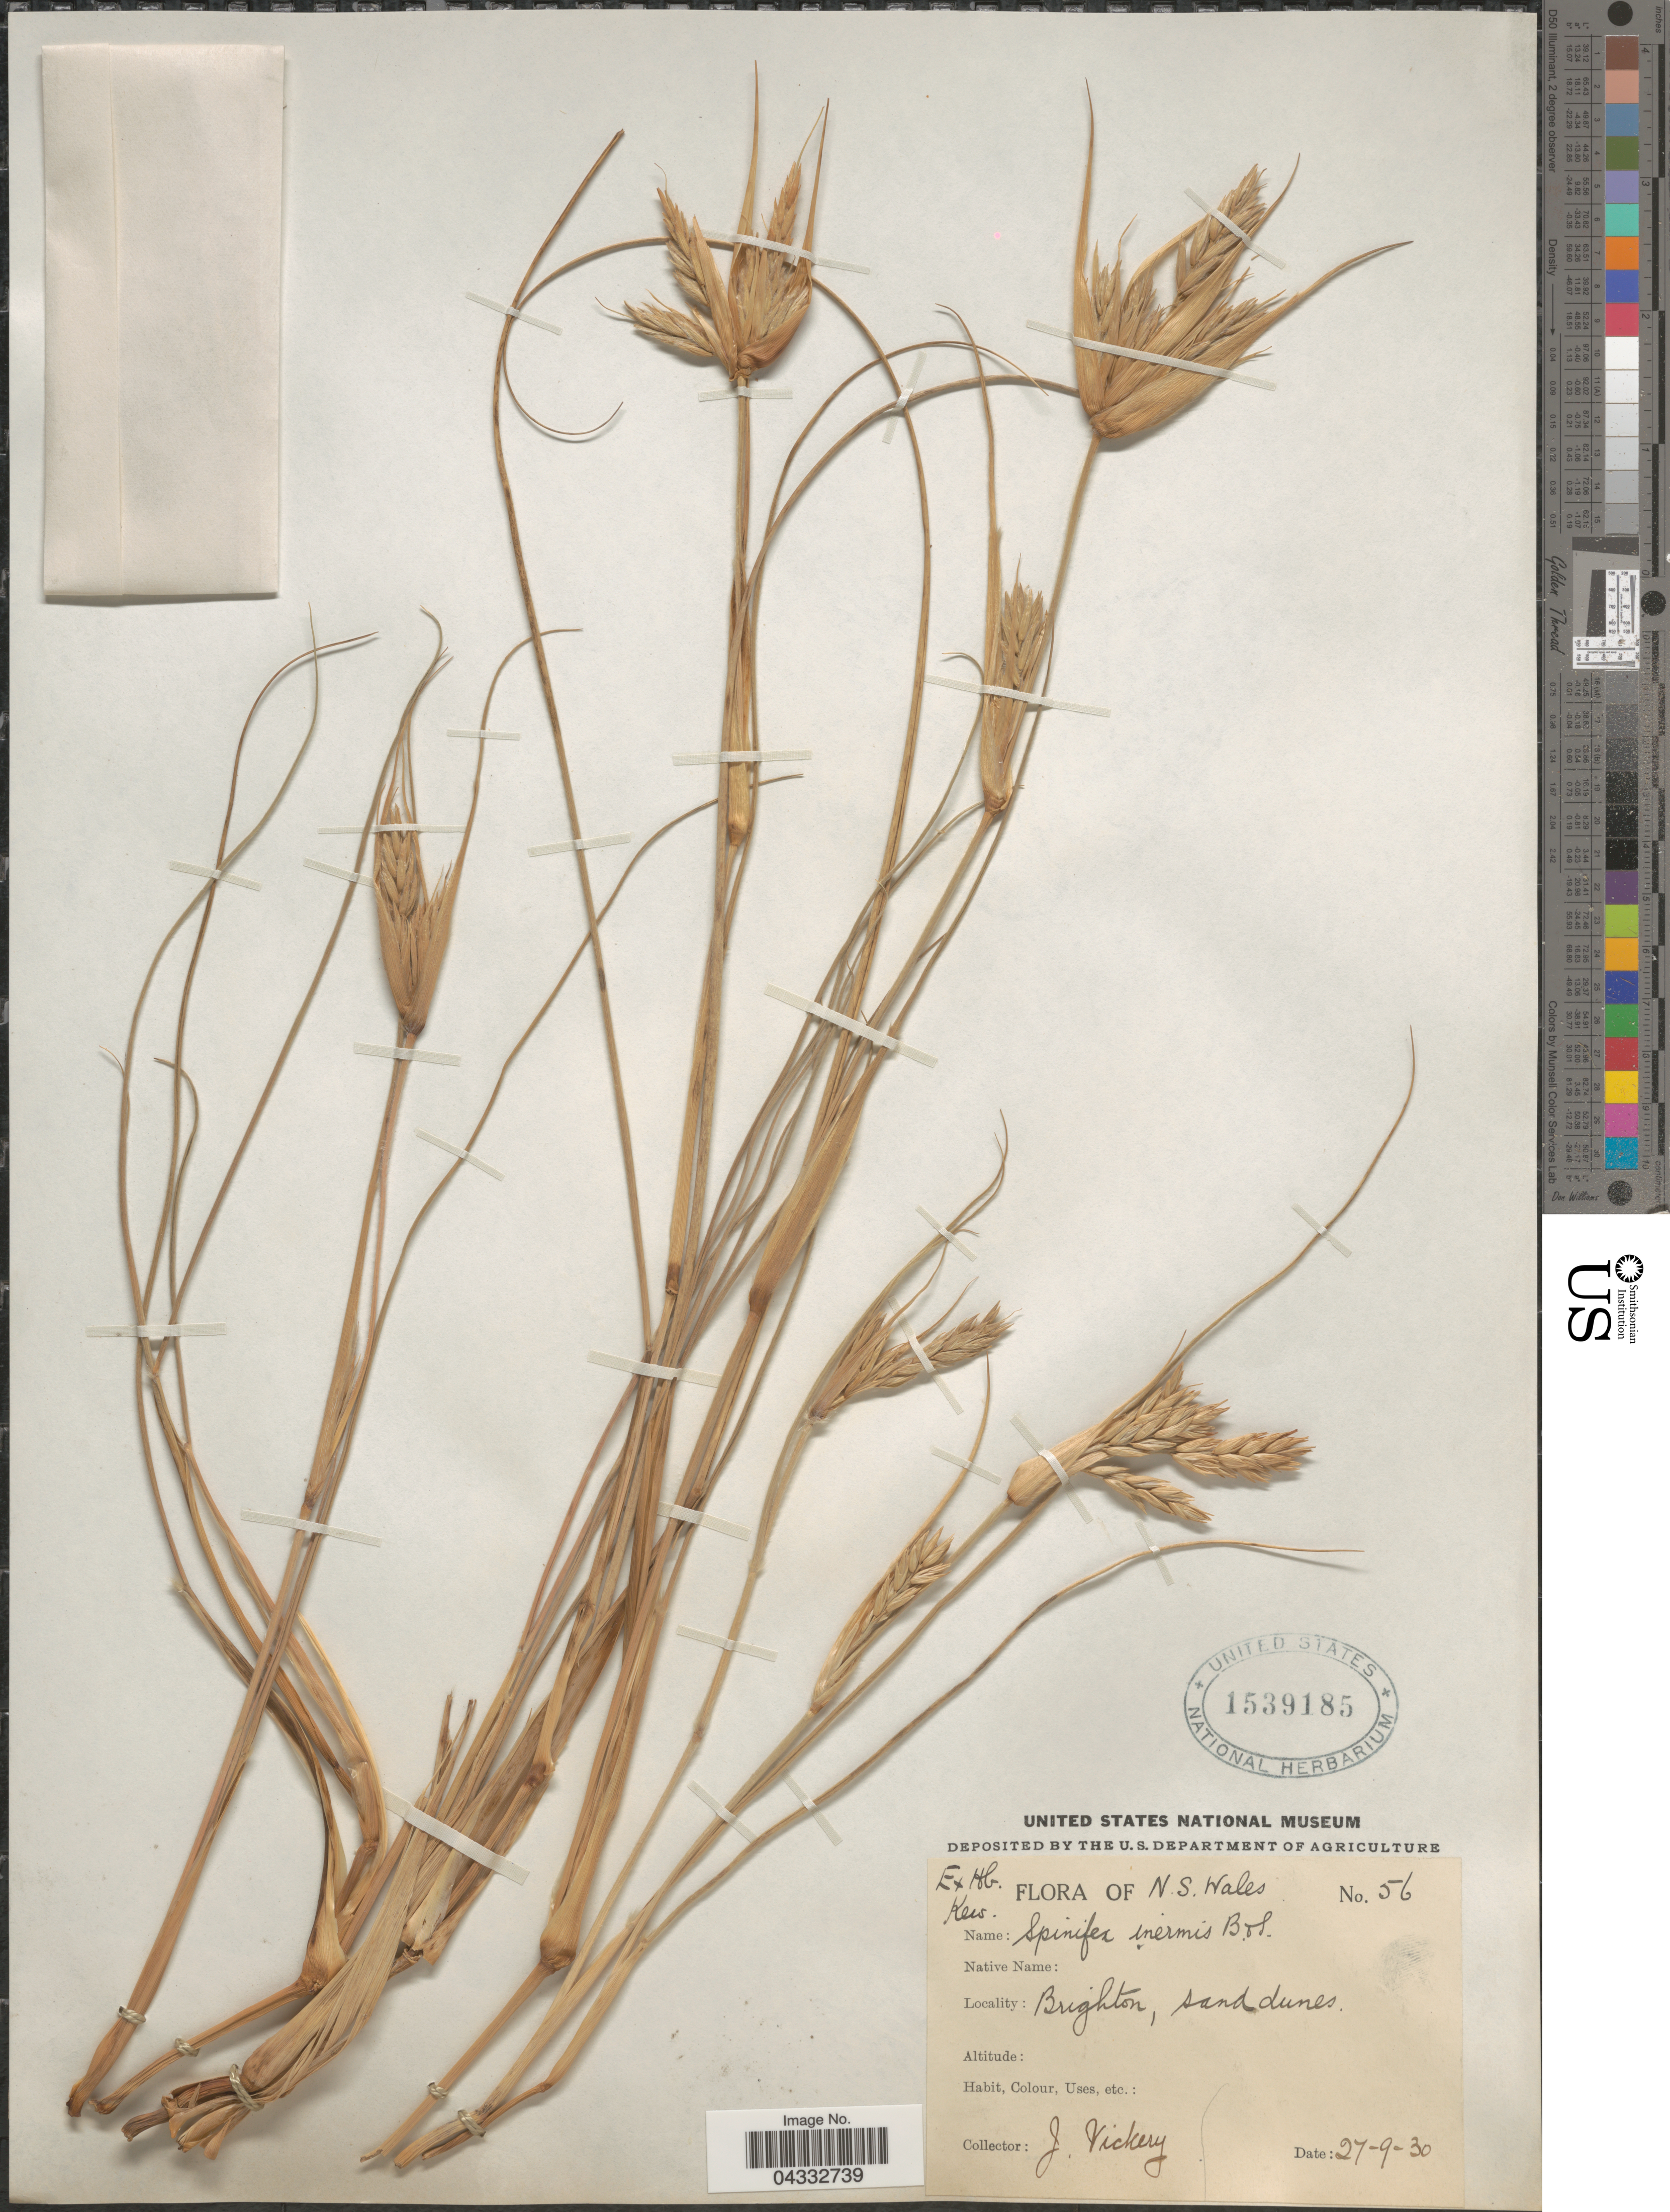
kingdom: Plantae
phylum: Tracheophyta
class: Liliopsida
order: Poales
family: Poaceae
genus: Spinifex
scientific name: Spinifex hirsutus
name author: Labill.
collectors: J. Vickery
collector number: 56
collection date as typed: Transcribed d/m/y: 27/9/30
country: Australia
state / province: New South Wales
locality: Brighton.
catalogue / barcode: US 1539185